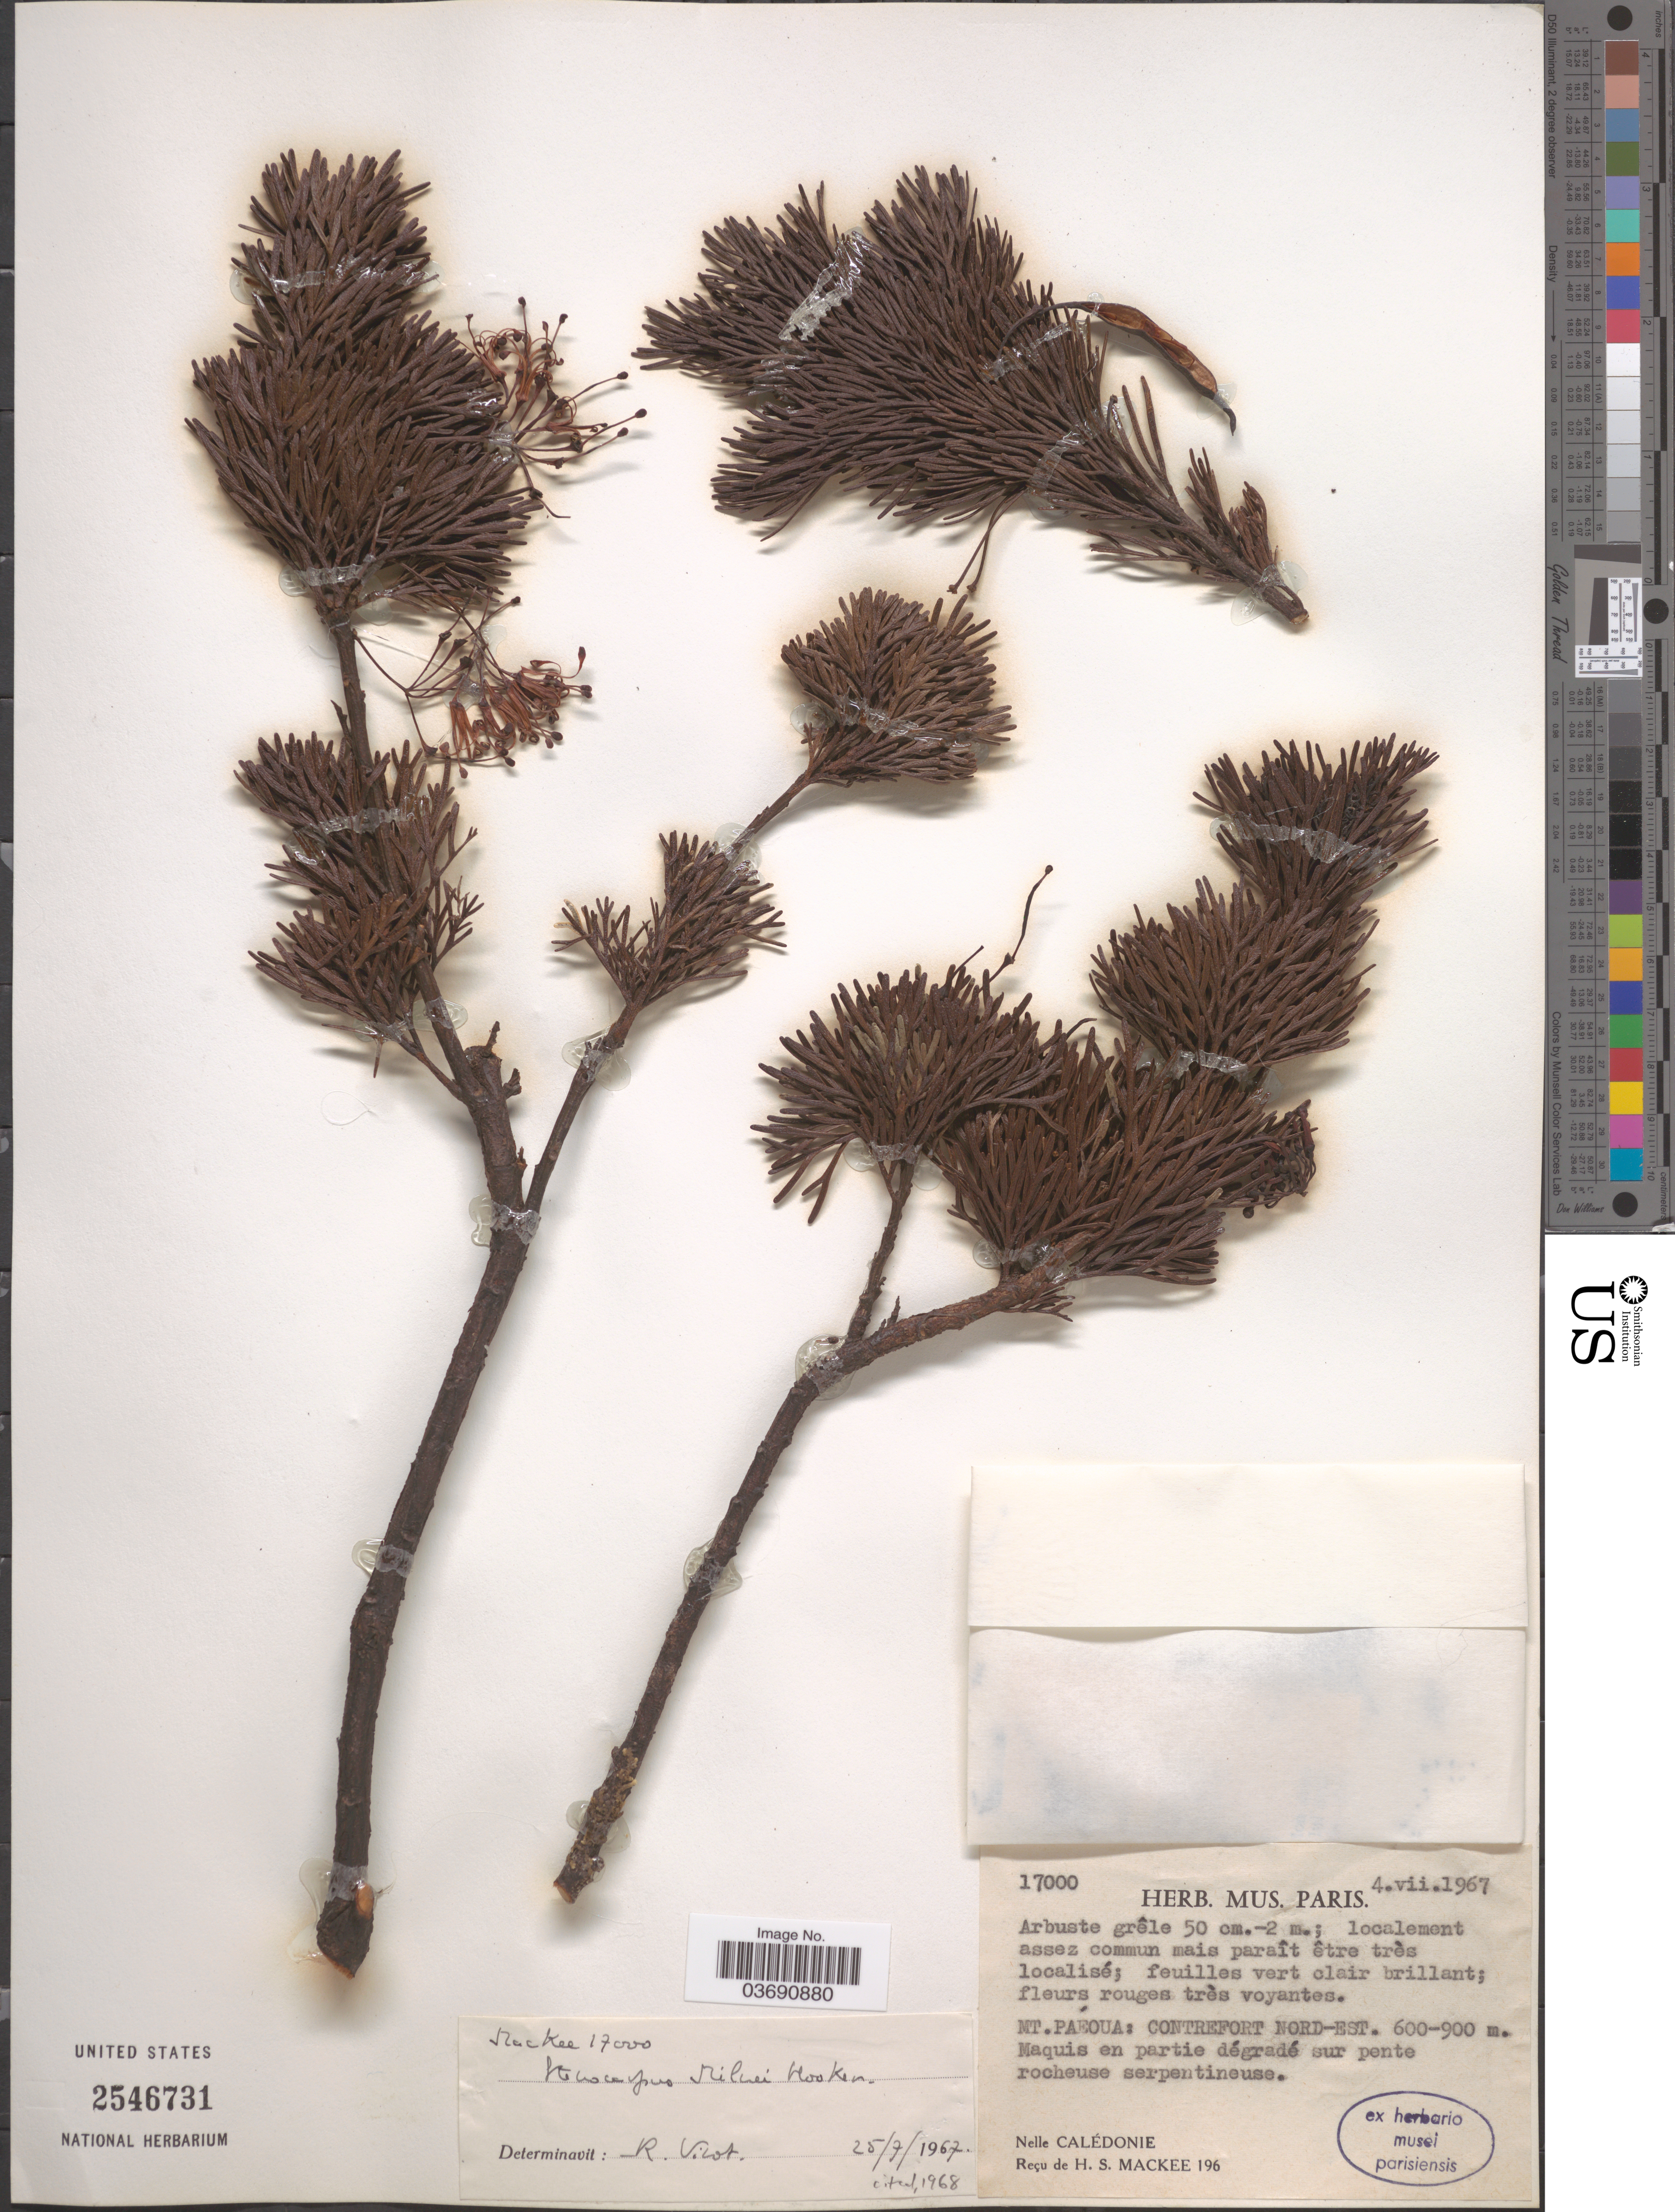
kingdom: Plantae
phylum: Tracheophyta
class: Magnoliopsida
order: Proteales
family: Proteaceae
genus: Stenocarpus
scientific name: Stenocarpus milnei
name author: Hook.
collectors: H. Mackee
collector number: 17000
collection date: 1967-07-04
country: New Caledonia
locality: Mt. Paeoua: Contrefort Nord-Est. Maquis en partie dégradé sur pente rocheuse serpentineuse.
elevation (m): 600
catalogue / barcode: US 2546731